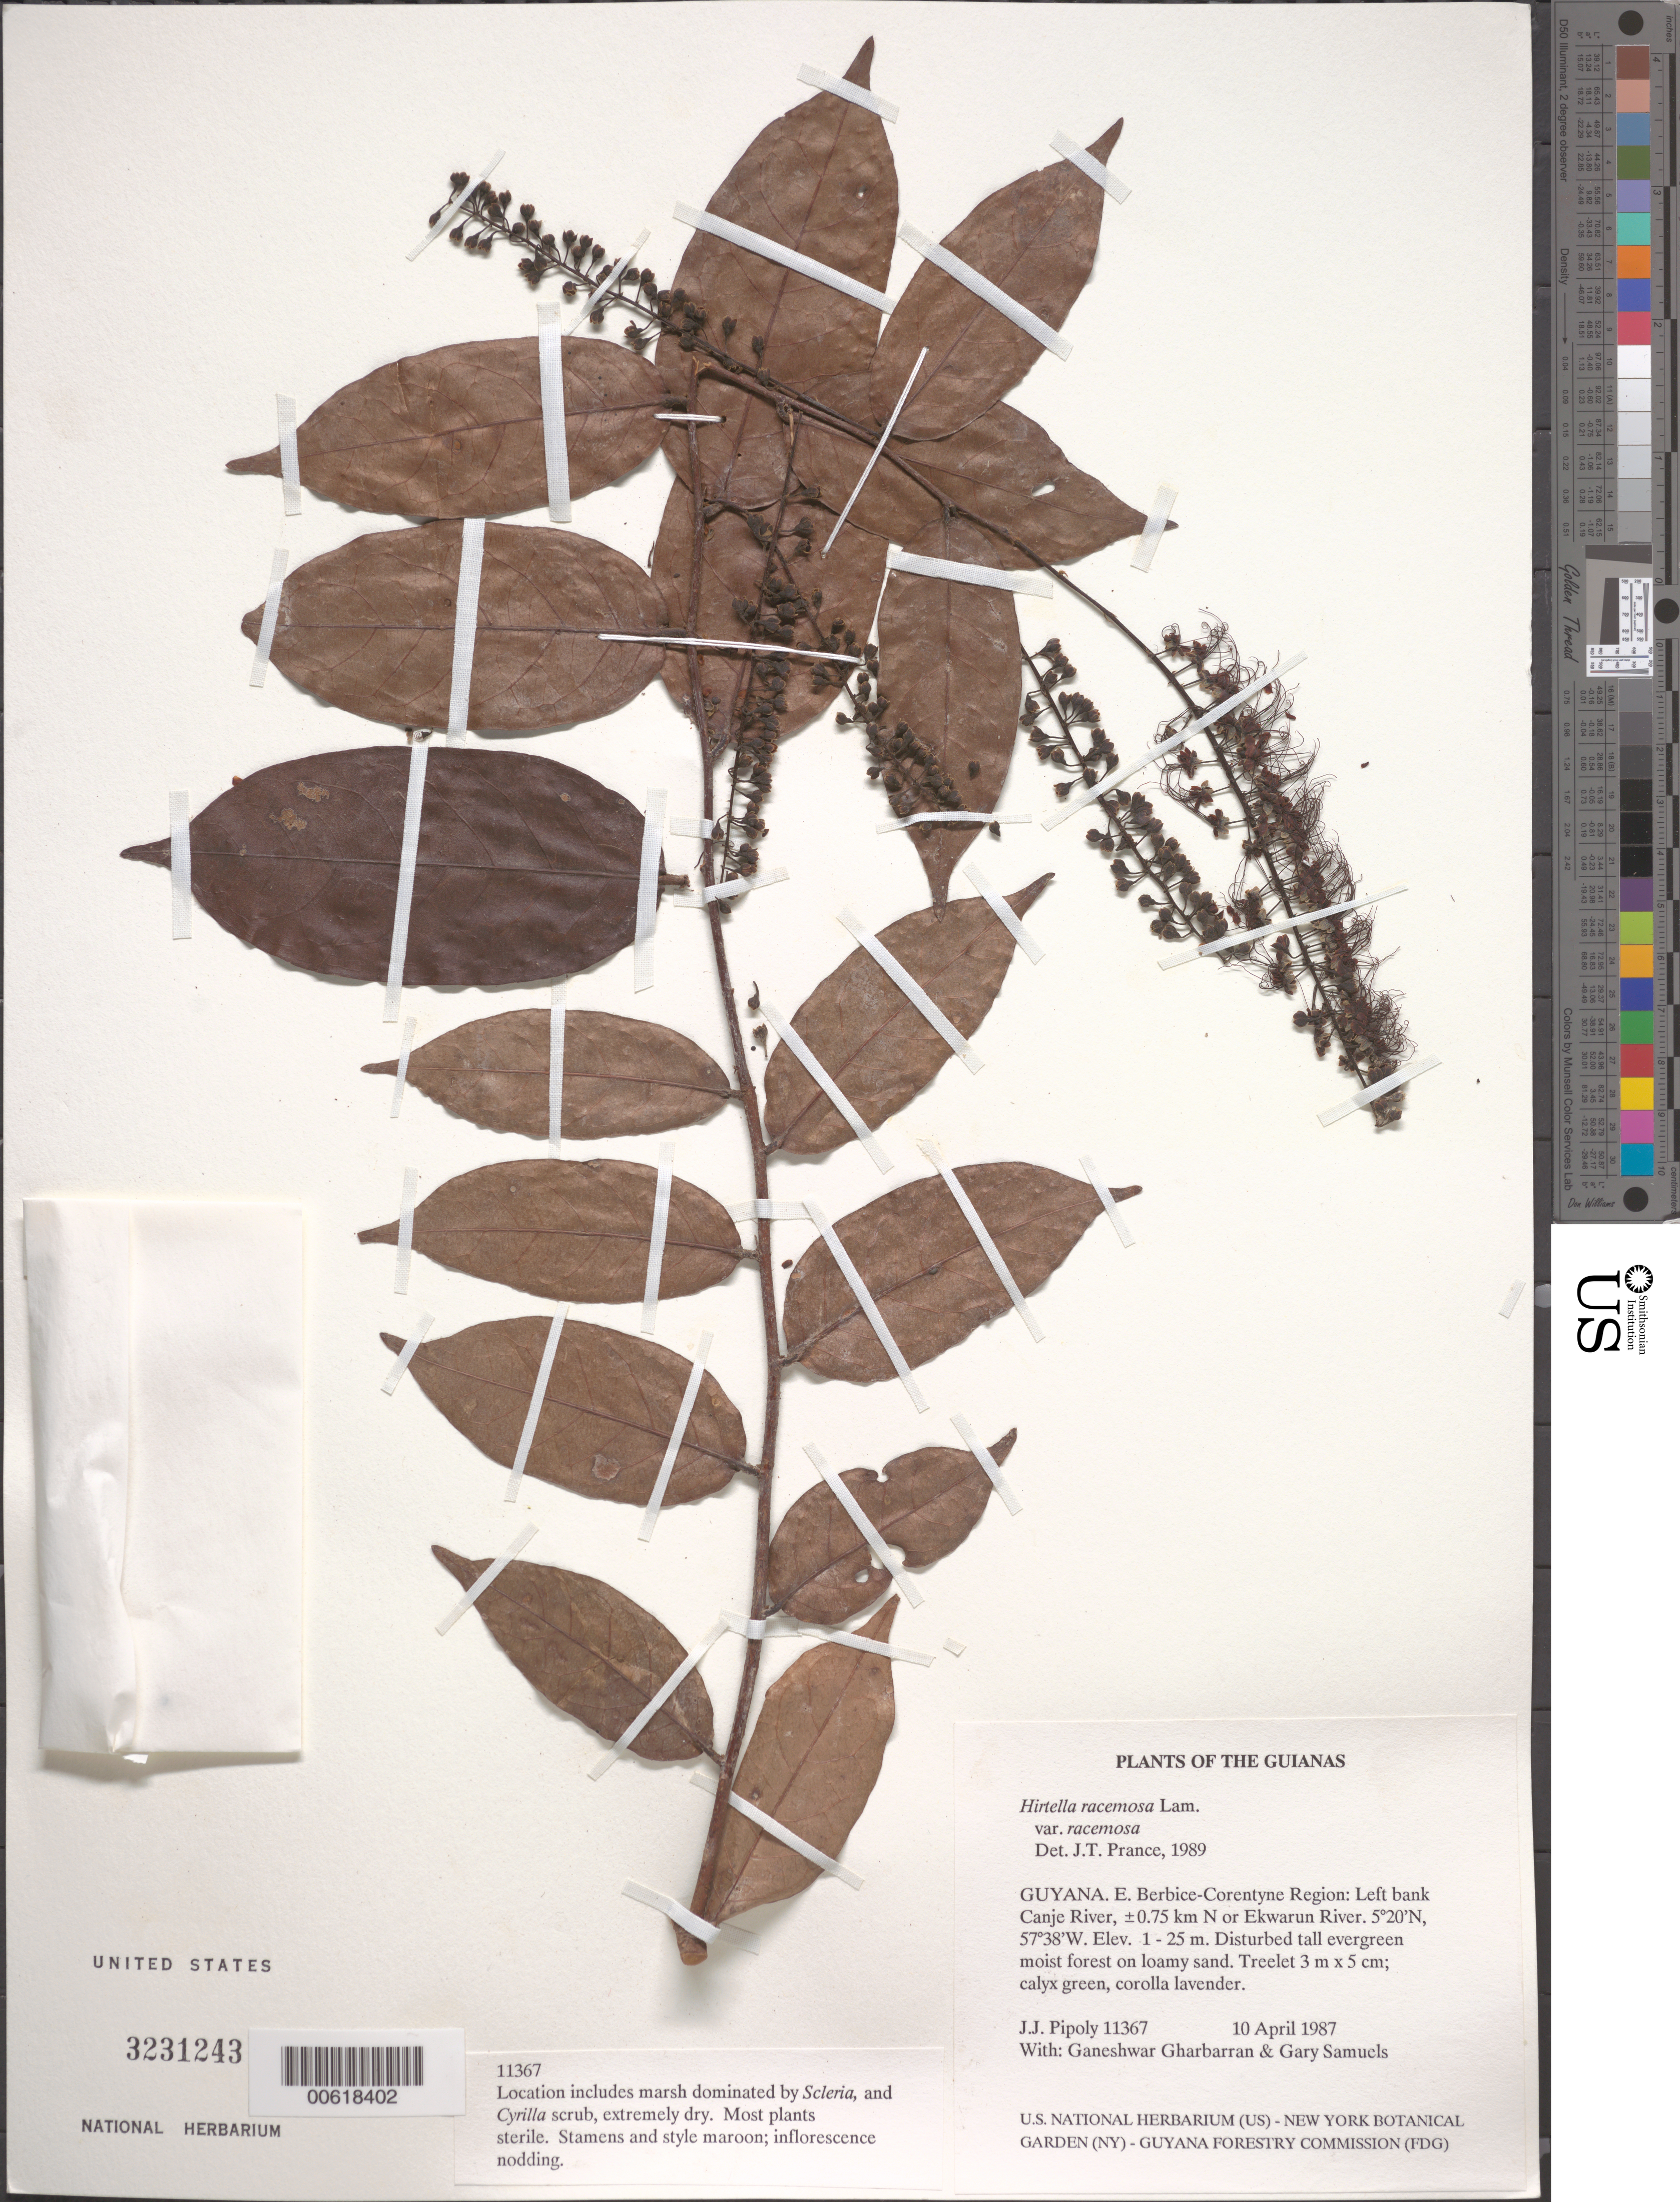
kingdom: Plantae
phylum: Tracheophyta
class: Magnoliopsida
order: Malpighiales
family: Chrysobalanaceae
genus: Hirtella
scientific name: Hirtella racemosa var. racemosa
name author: Lam.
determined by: Prance, G. T.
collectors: J. J. Pipoly, G. Gharbarran & G. Samuels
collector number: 11367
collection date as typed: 10 April 1987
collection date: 1987-04-10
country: Guyana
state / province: E. Berbice-Corentyne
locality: Canje River, ± 0.75 km N of Ekwarun River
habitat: Disturbed tall evergreen moist forest on loamy sand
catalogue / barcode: US 3231243